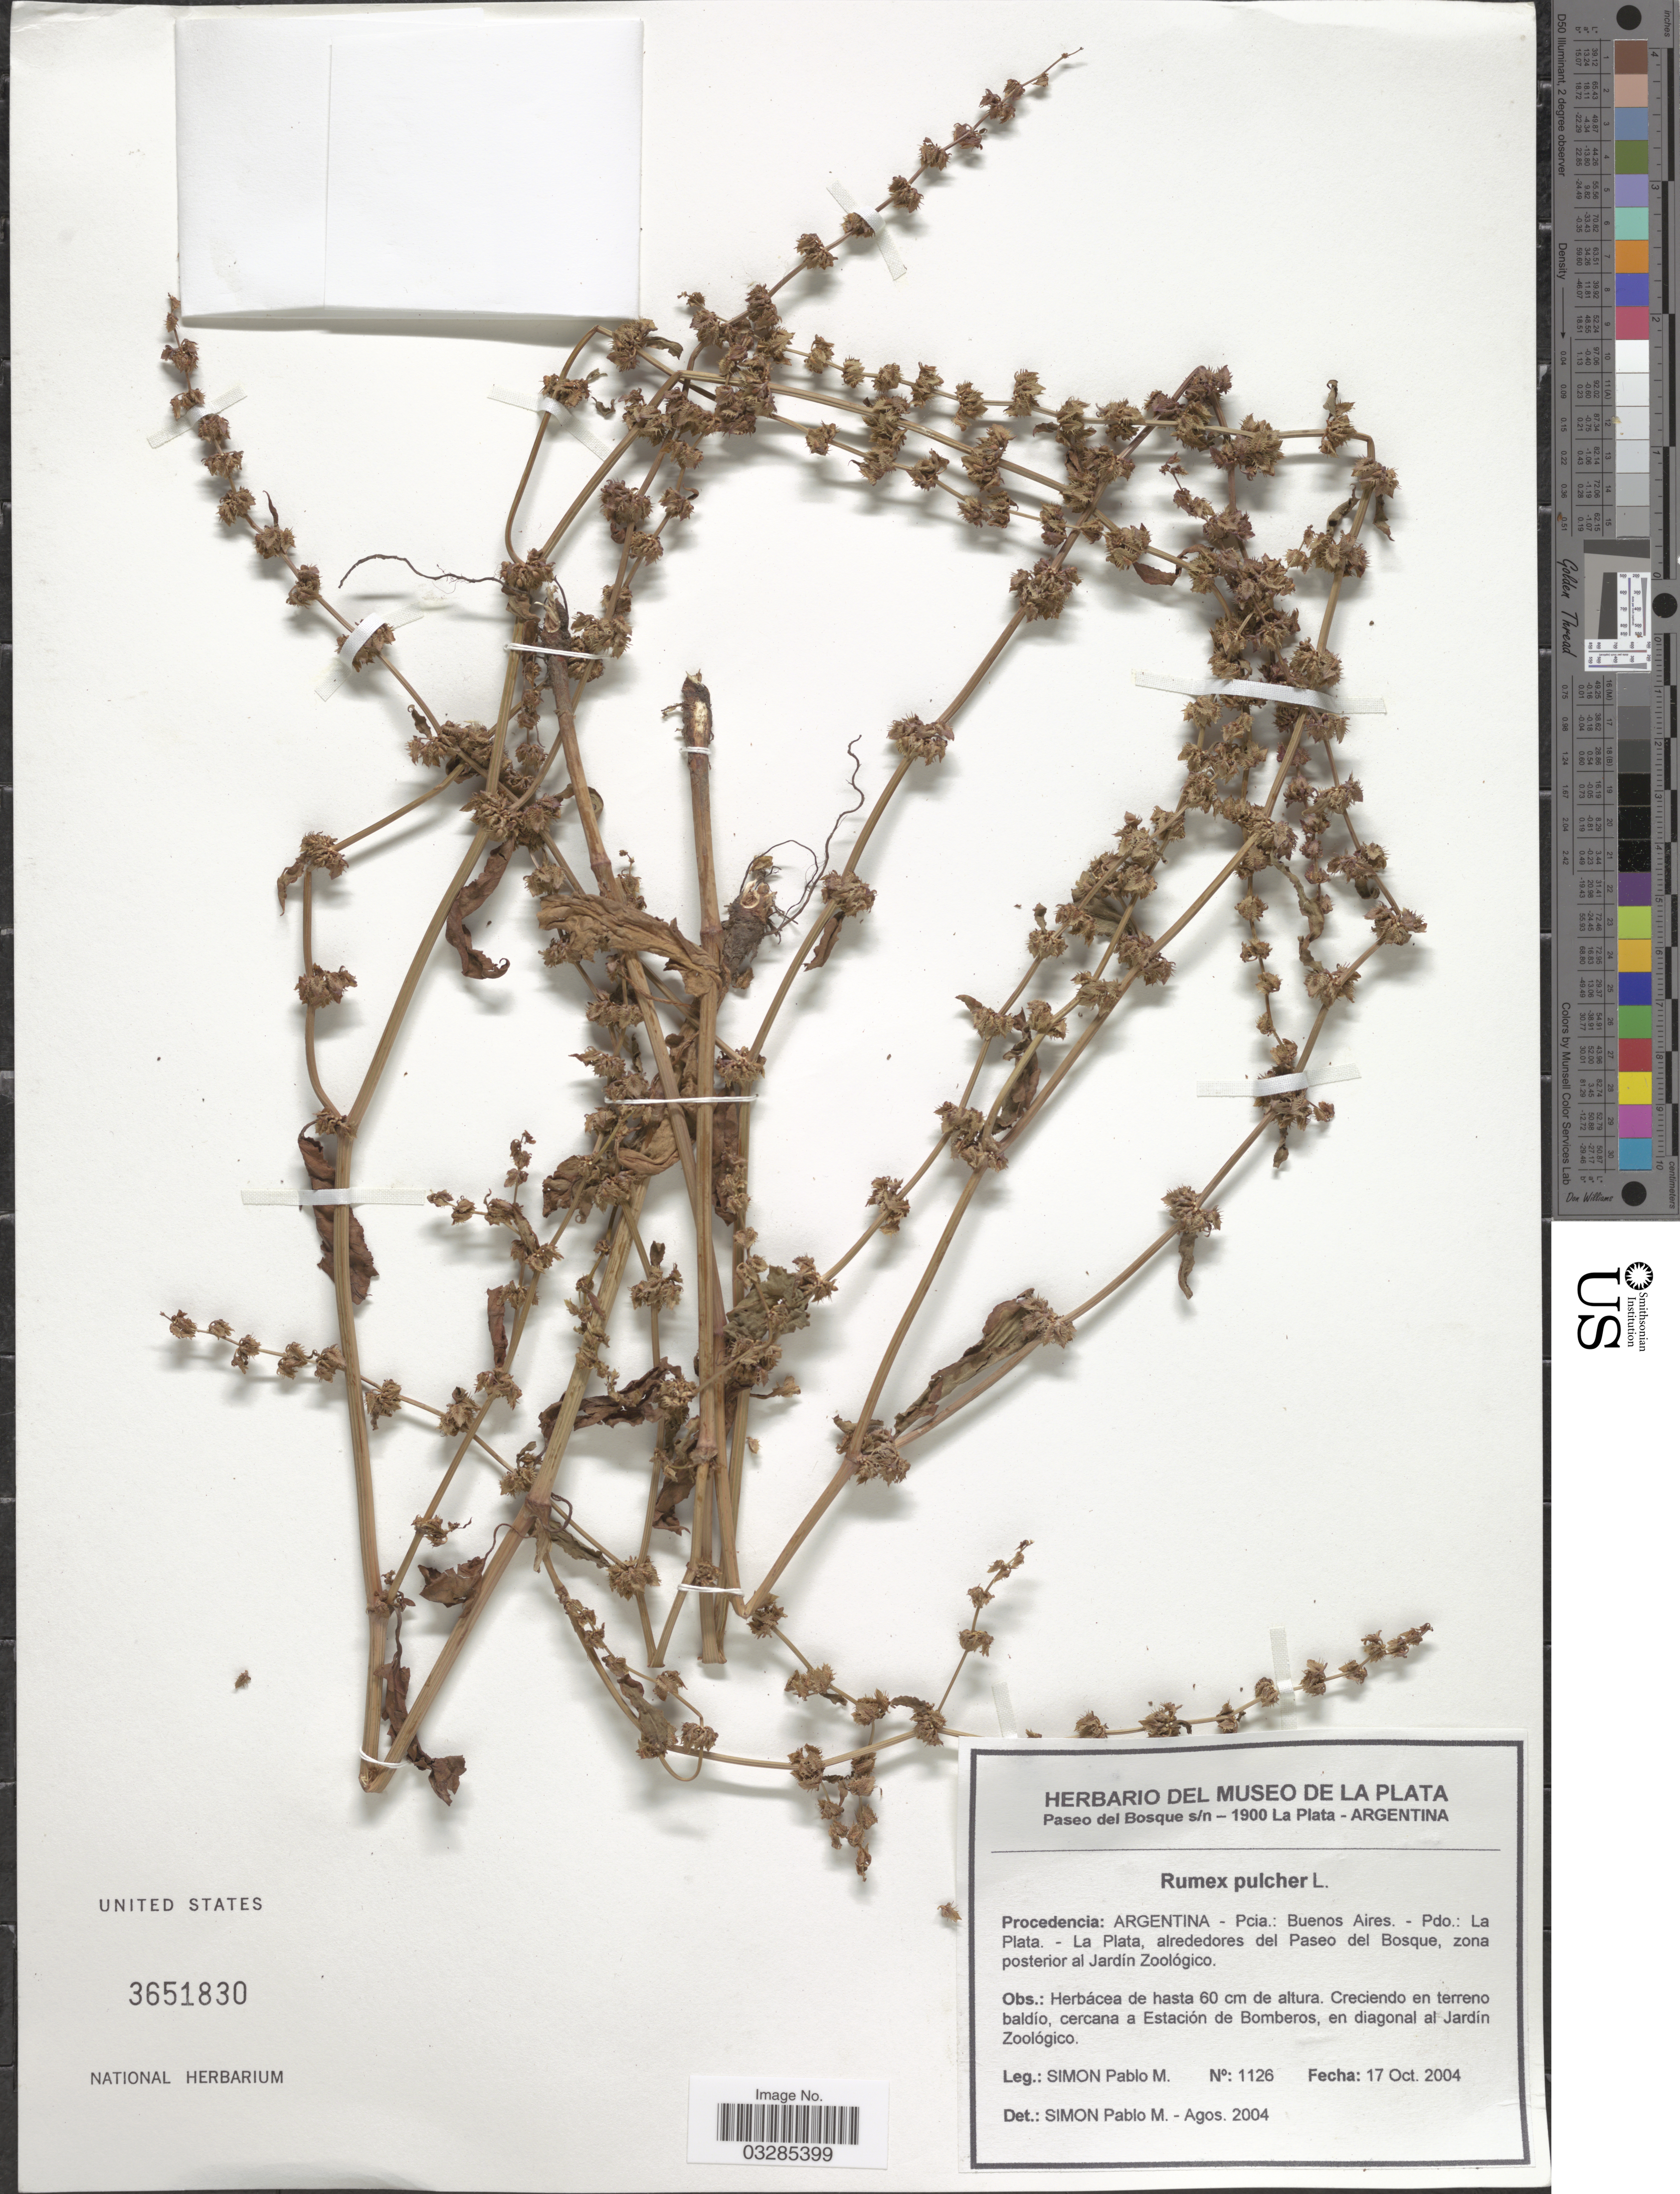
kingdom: Plantae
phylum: Tracheophyta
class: Magnoliopsida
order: Caryophyllales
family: Polygonaceae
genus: Rumex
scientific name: Rumex pulcher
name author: L.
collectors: S. Pablo M.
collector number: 1126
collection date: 2004-10-17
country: Argentina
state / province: Buenos Aires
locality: Procedencia: Argentina. Pdo.: La Plata. - La Plata, alrededores del Paseo del Bosque, zona posterior al Jardín Zoológico.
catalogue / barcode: US 3651830